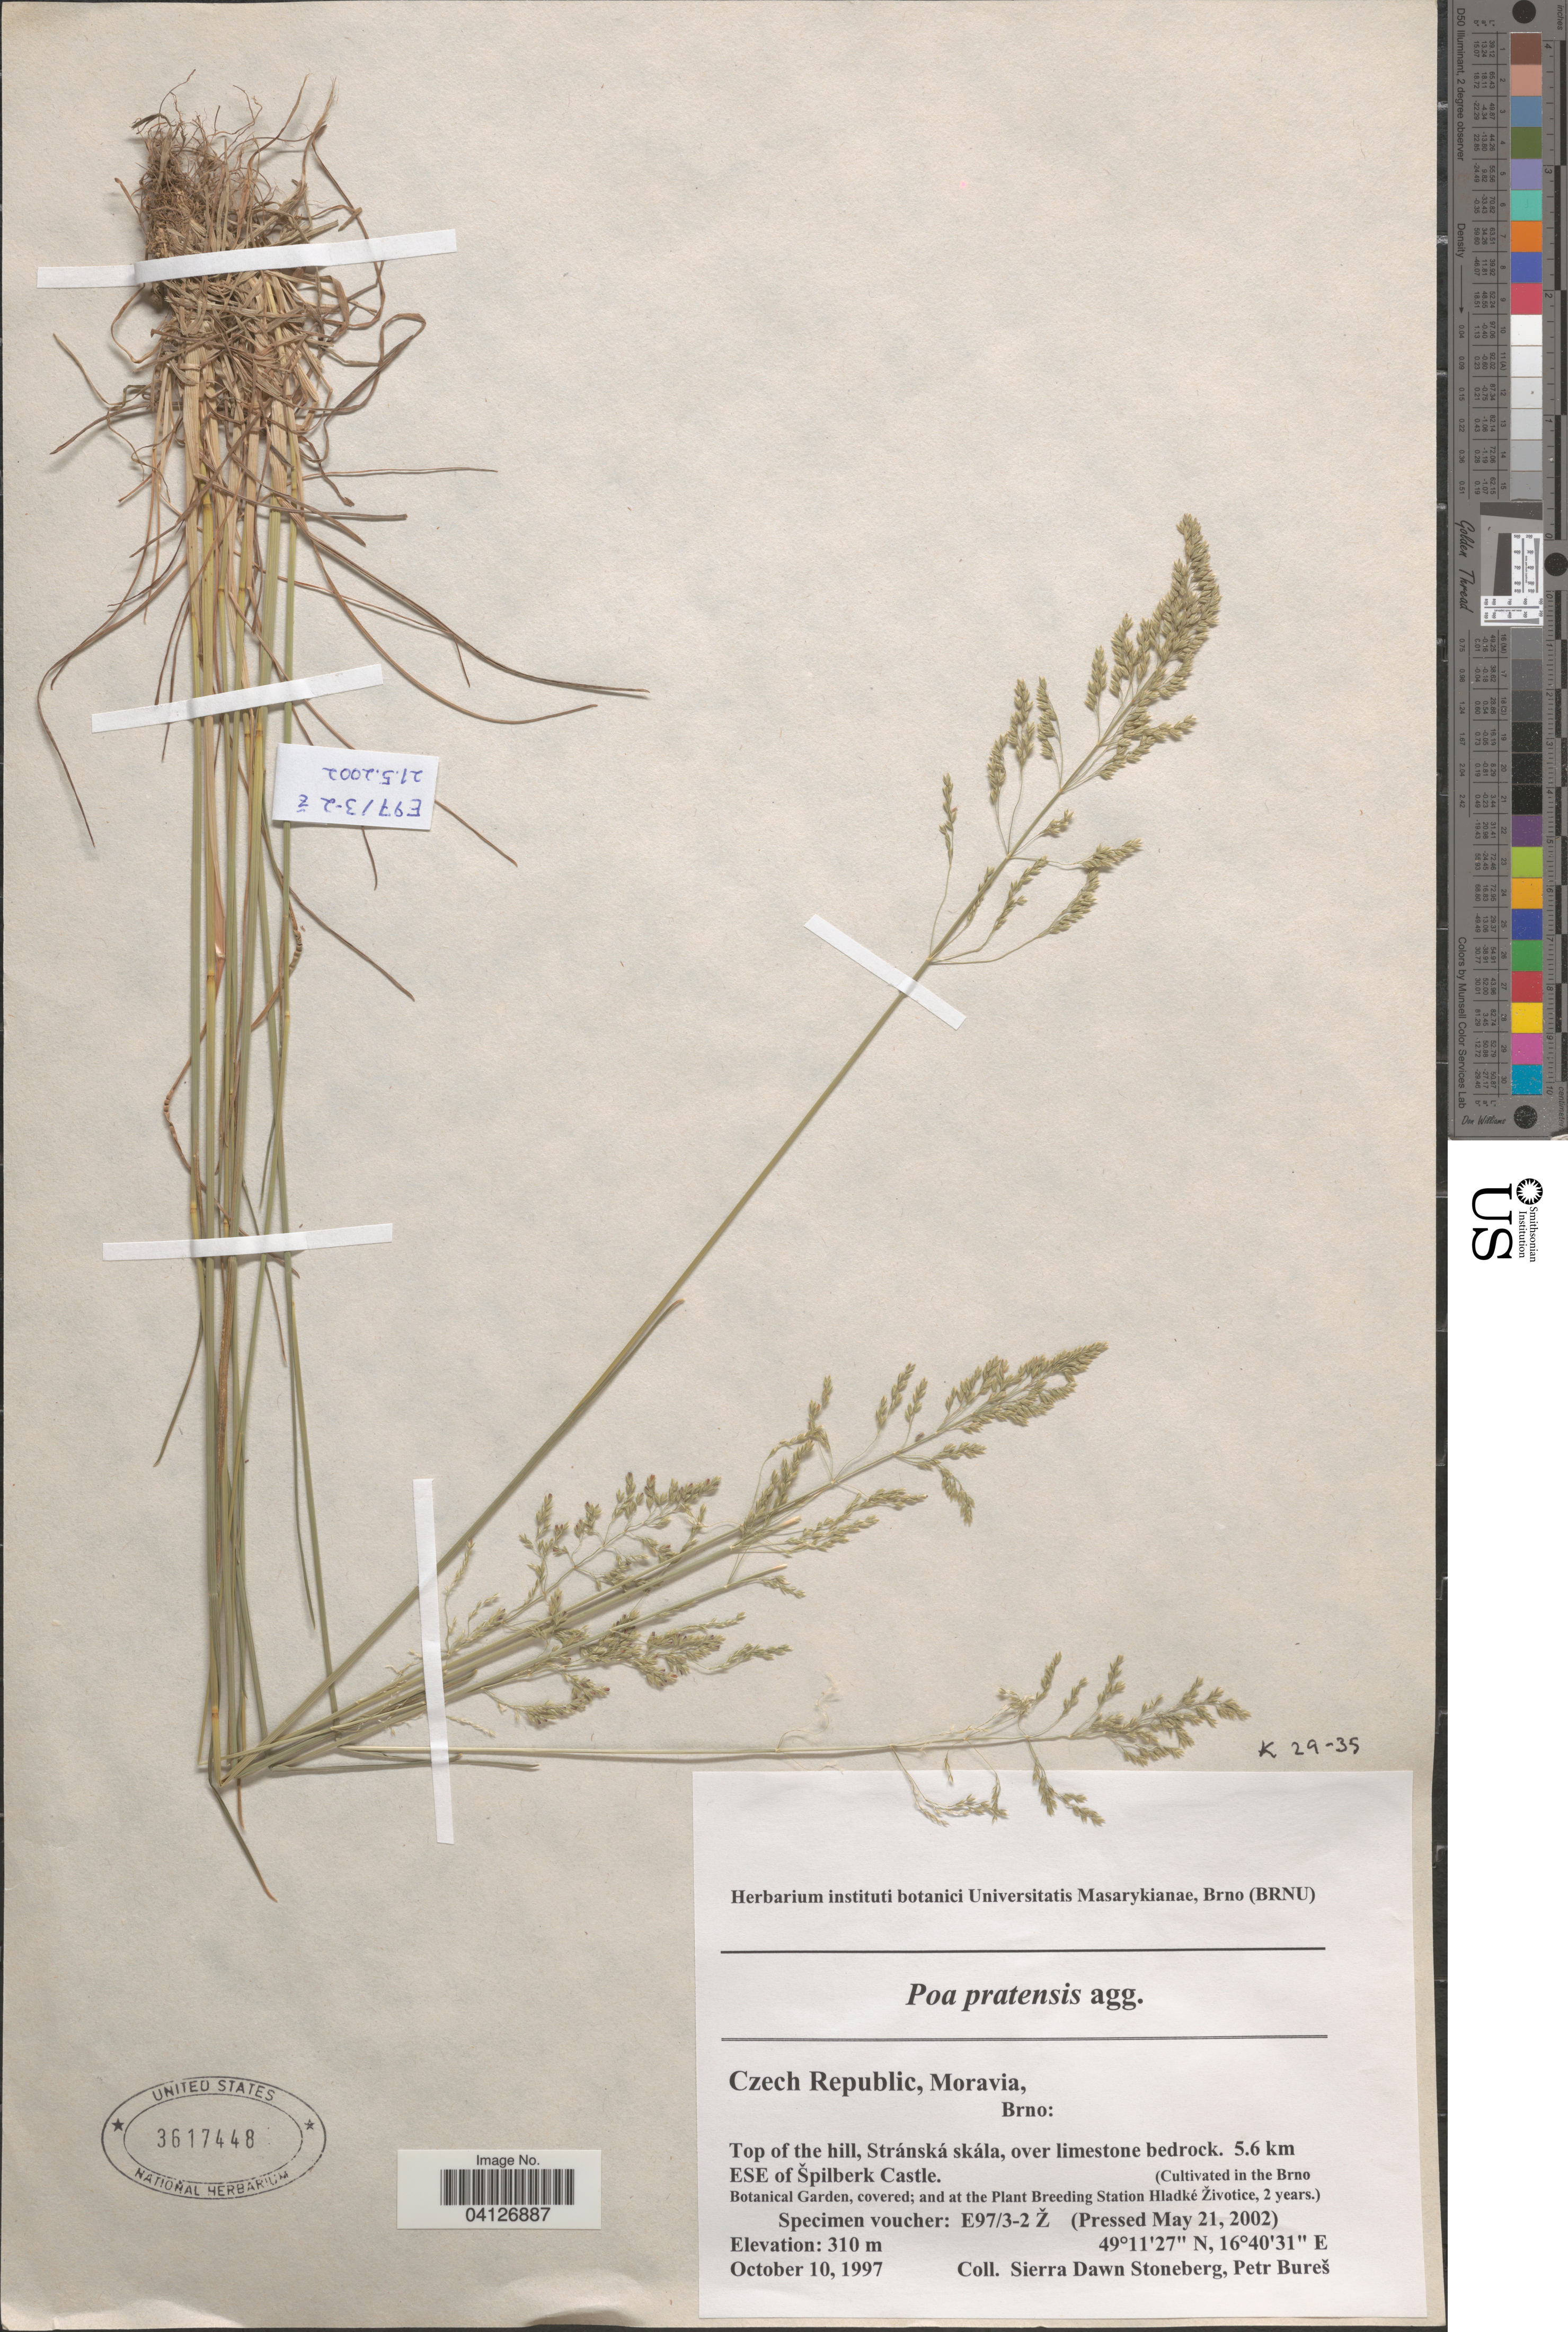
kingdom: Plantae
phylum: Tracheophyta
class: Liliopsida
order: Poales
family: Poaceae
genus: Poa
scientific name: Poa pratensis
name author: L.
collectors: Ex herb. instituti botanici Universitatis Masarykianae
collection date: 2002-05-21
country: Czechia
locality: In the Brno Botanical Garden, covered; and at the Plant Breeding Station Hladké Životice, 2 years.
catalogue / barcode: US 3617448